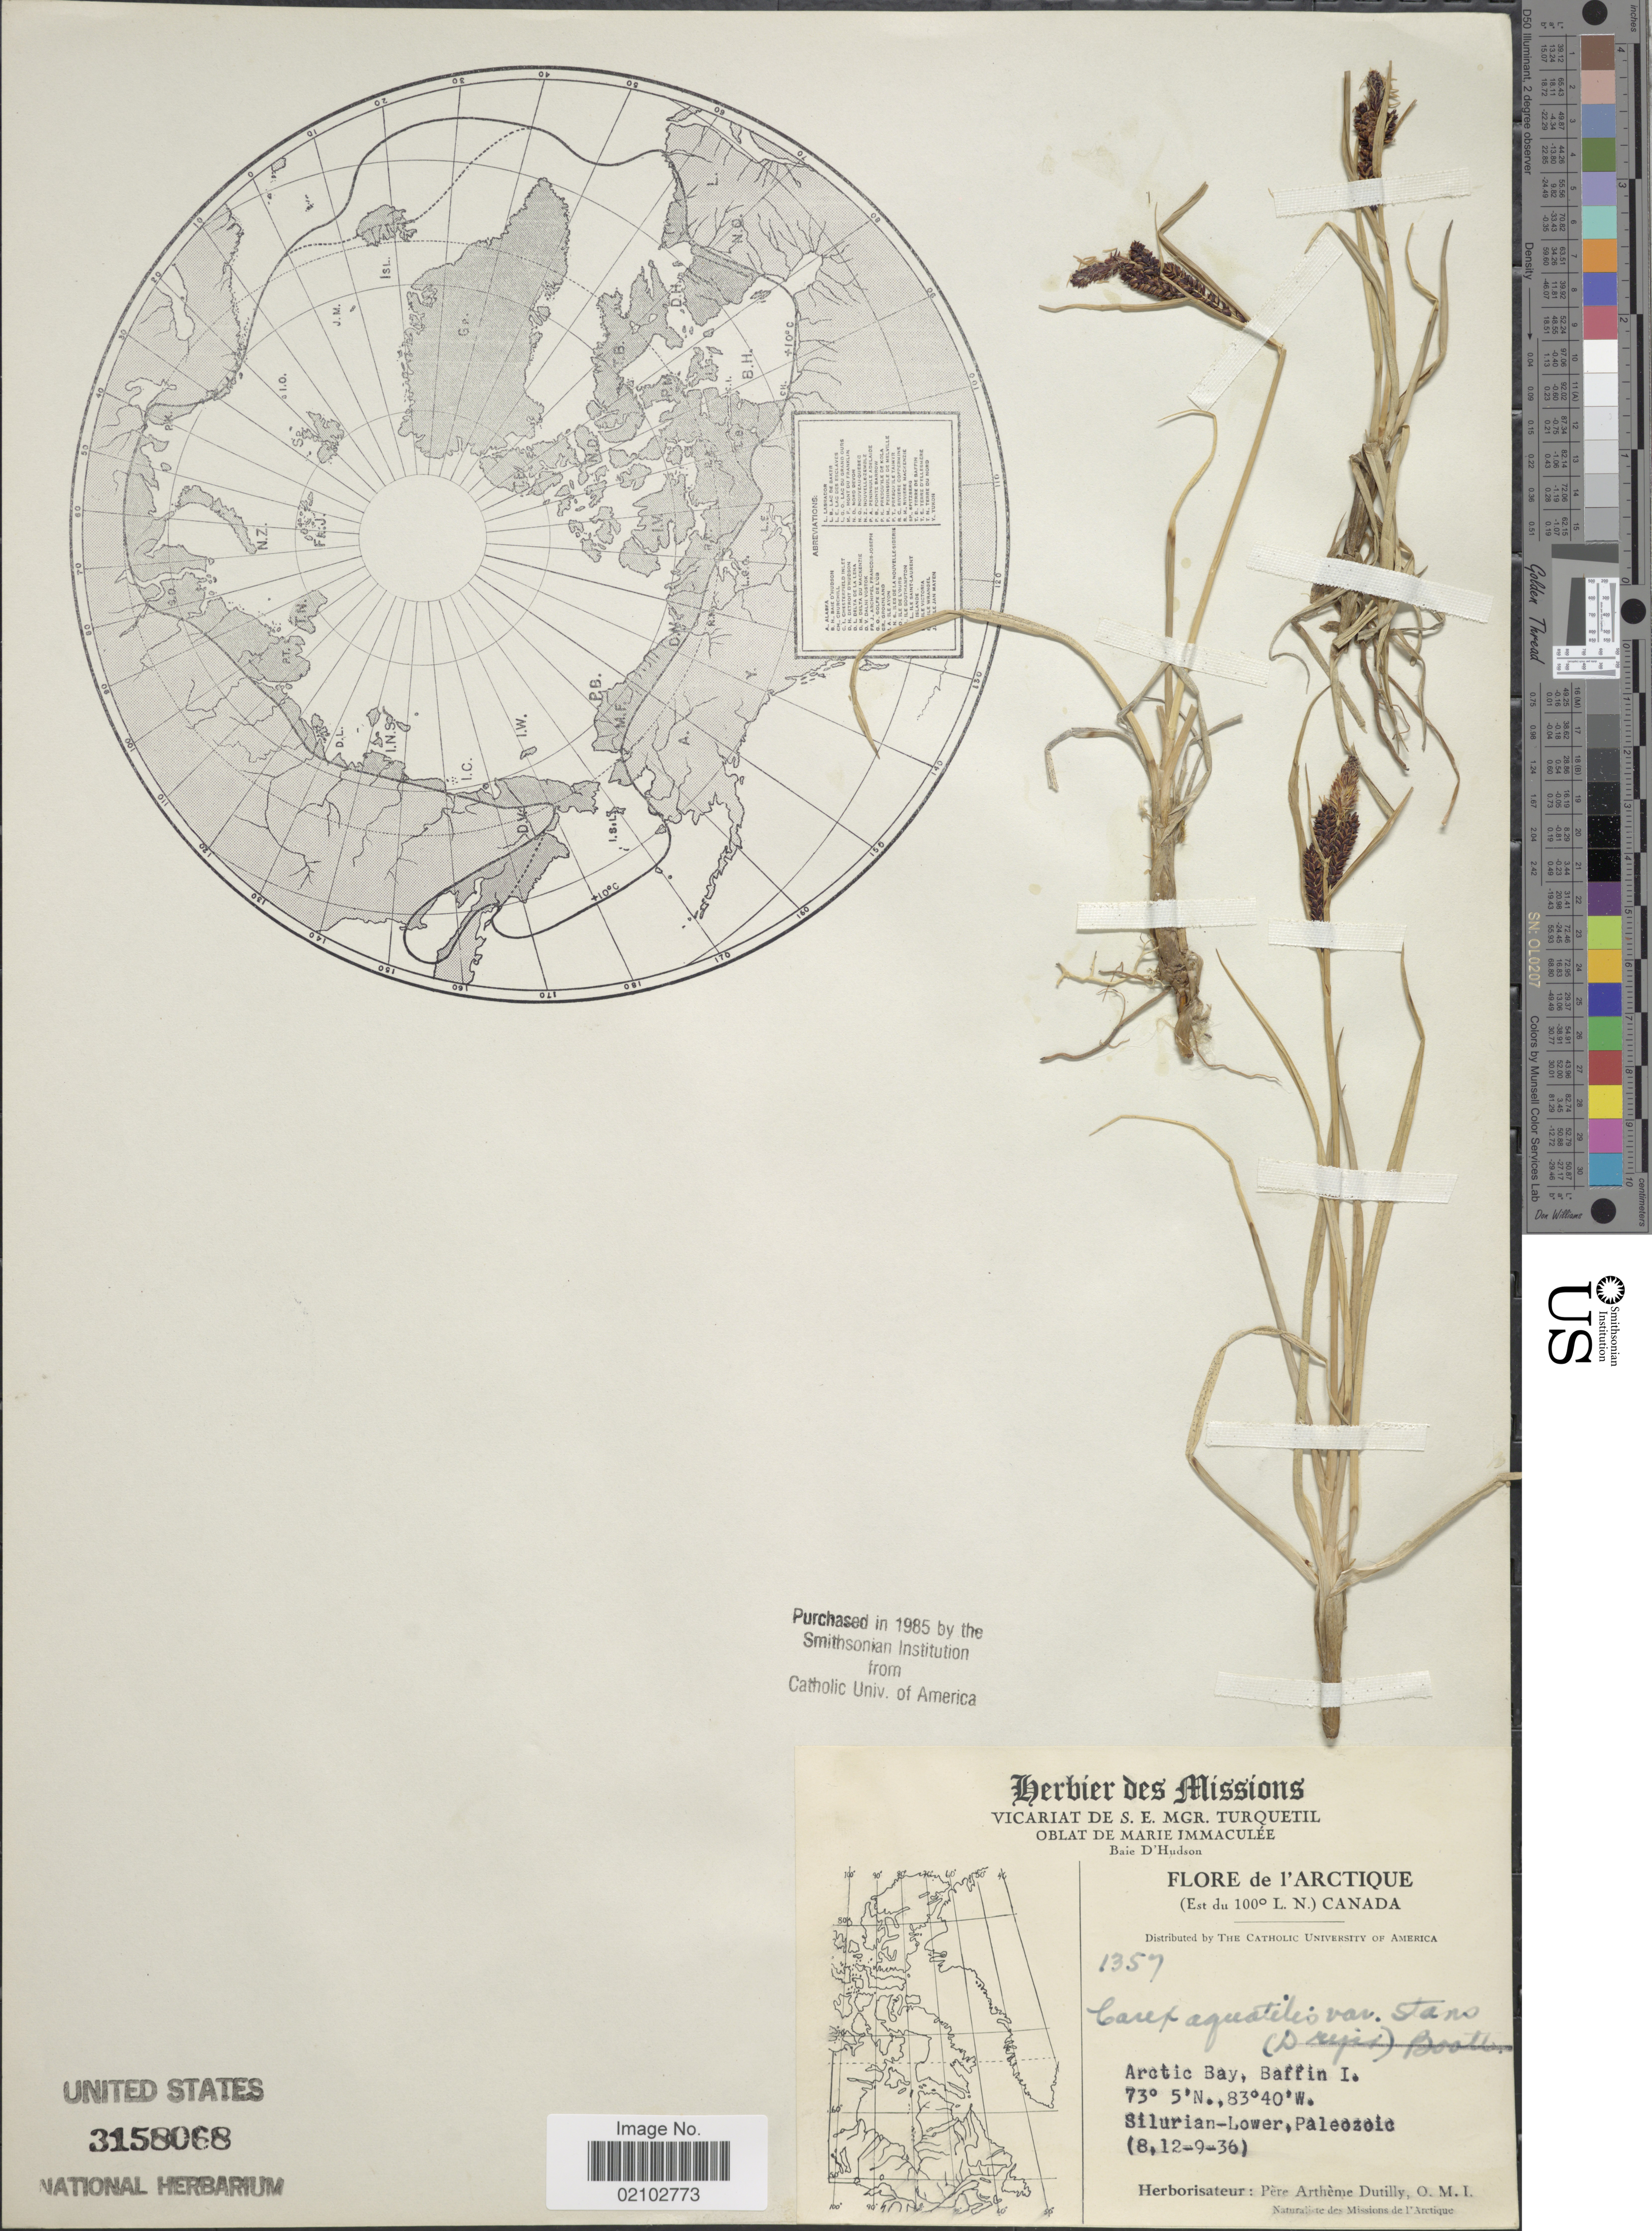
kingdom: Plantae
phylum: Tracheophyta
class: Liliopsida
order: Poales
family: Cyperaceae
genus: Carex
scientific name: Carex aquatilis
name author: Wahlenb.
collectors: A. Dutilly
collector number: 1357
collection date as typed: Transcribed d/m/y: 8/9/36 to 12/9/36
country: Canada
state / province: Nunavut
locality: L'Arctique (Est du 100 degrees L.N.) Arctic Bay, Baffin I.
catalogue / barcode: US 3158068